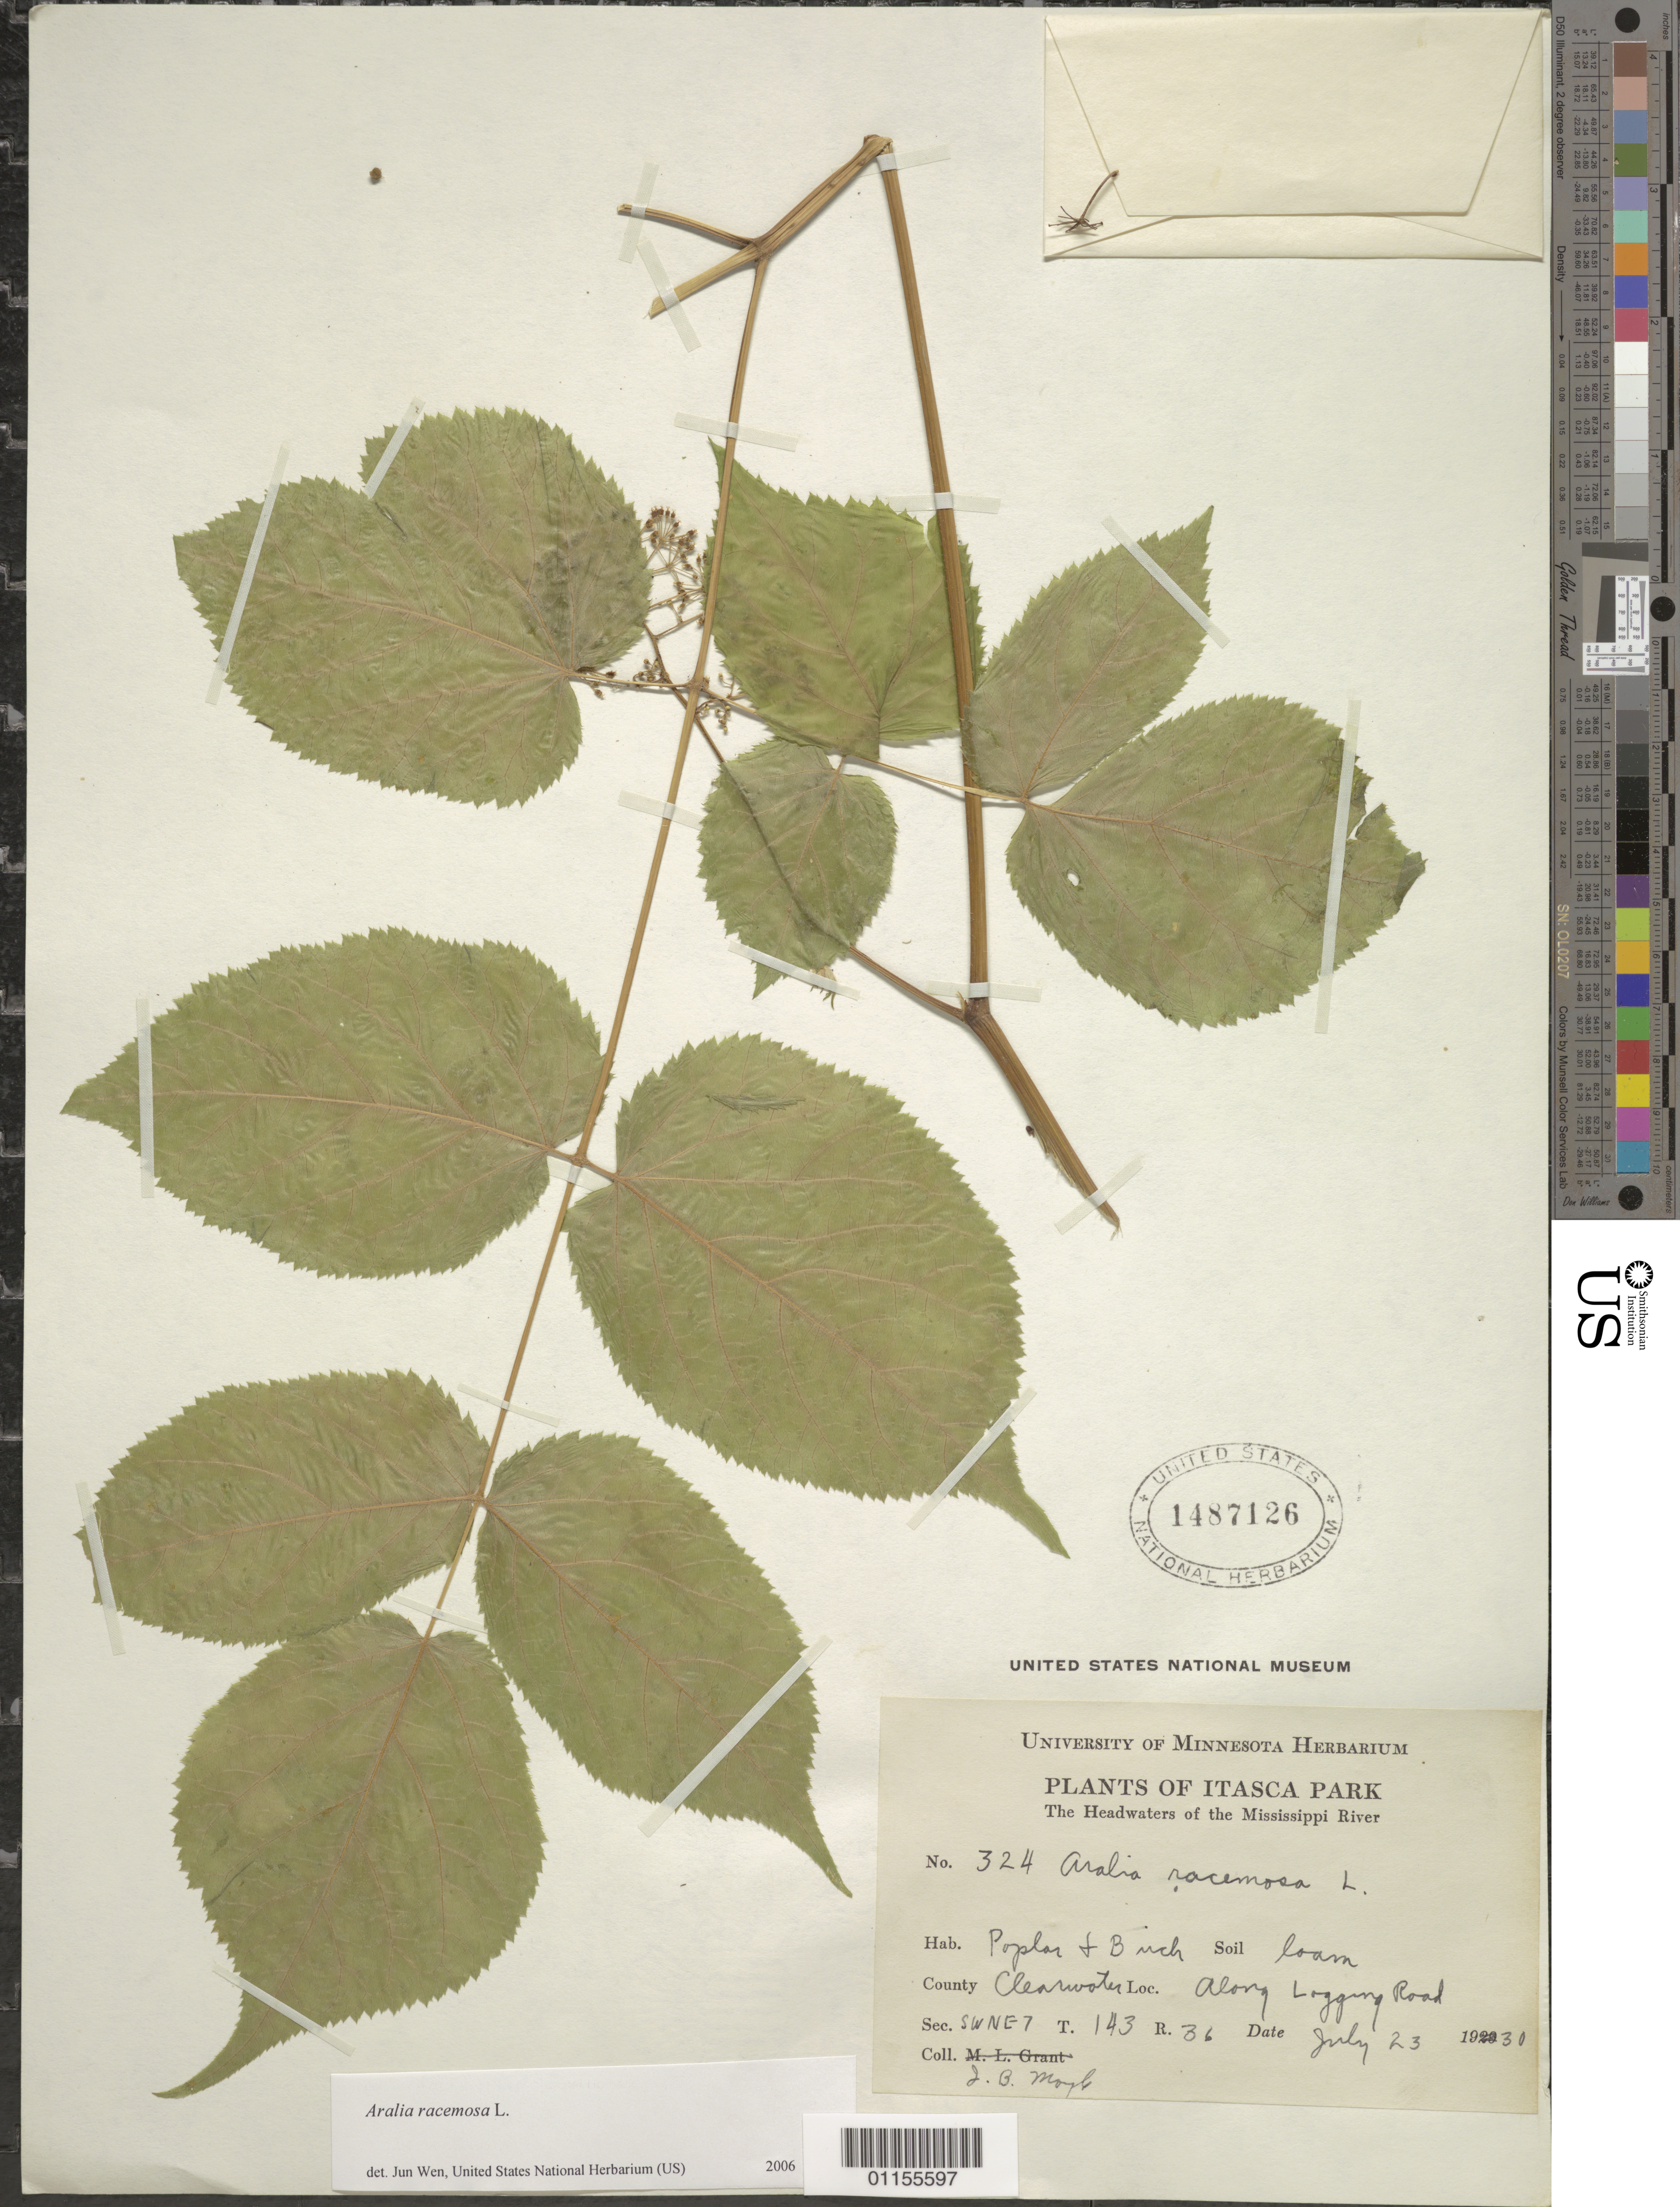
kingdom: Plantae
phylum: Tracheophyta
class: Magnoliopsida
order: Apiales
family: Araliaceae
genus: Aralia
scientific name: Aralia racemosa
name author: L.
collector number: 324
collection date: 1930-07-23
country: United States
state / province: Minnesota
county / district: Clearwater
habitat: Loam soil.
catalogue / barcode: US 1487126